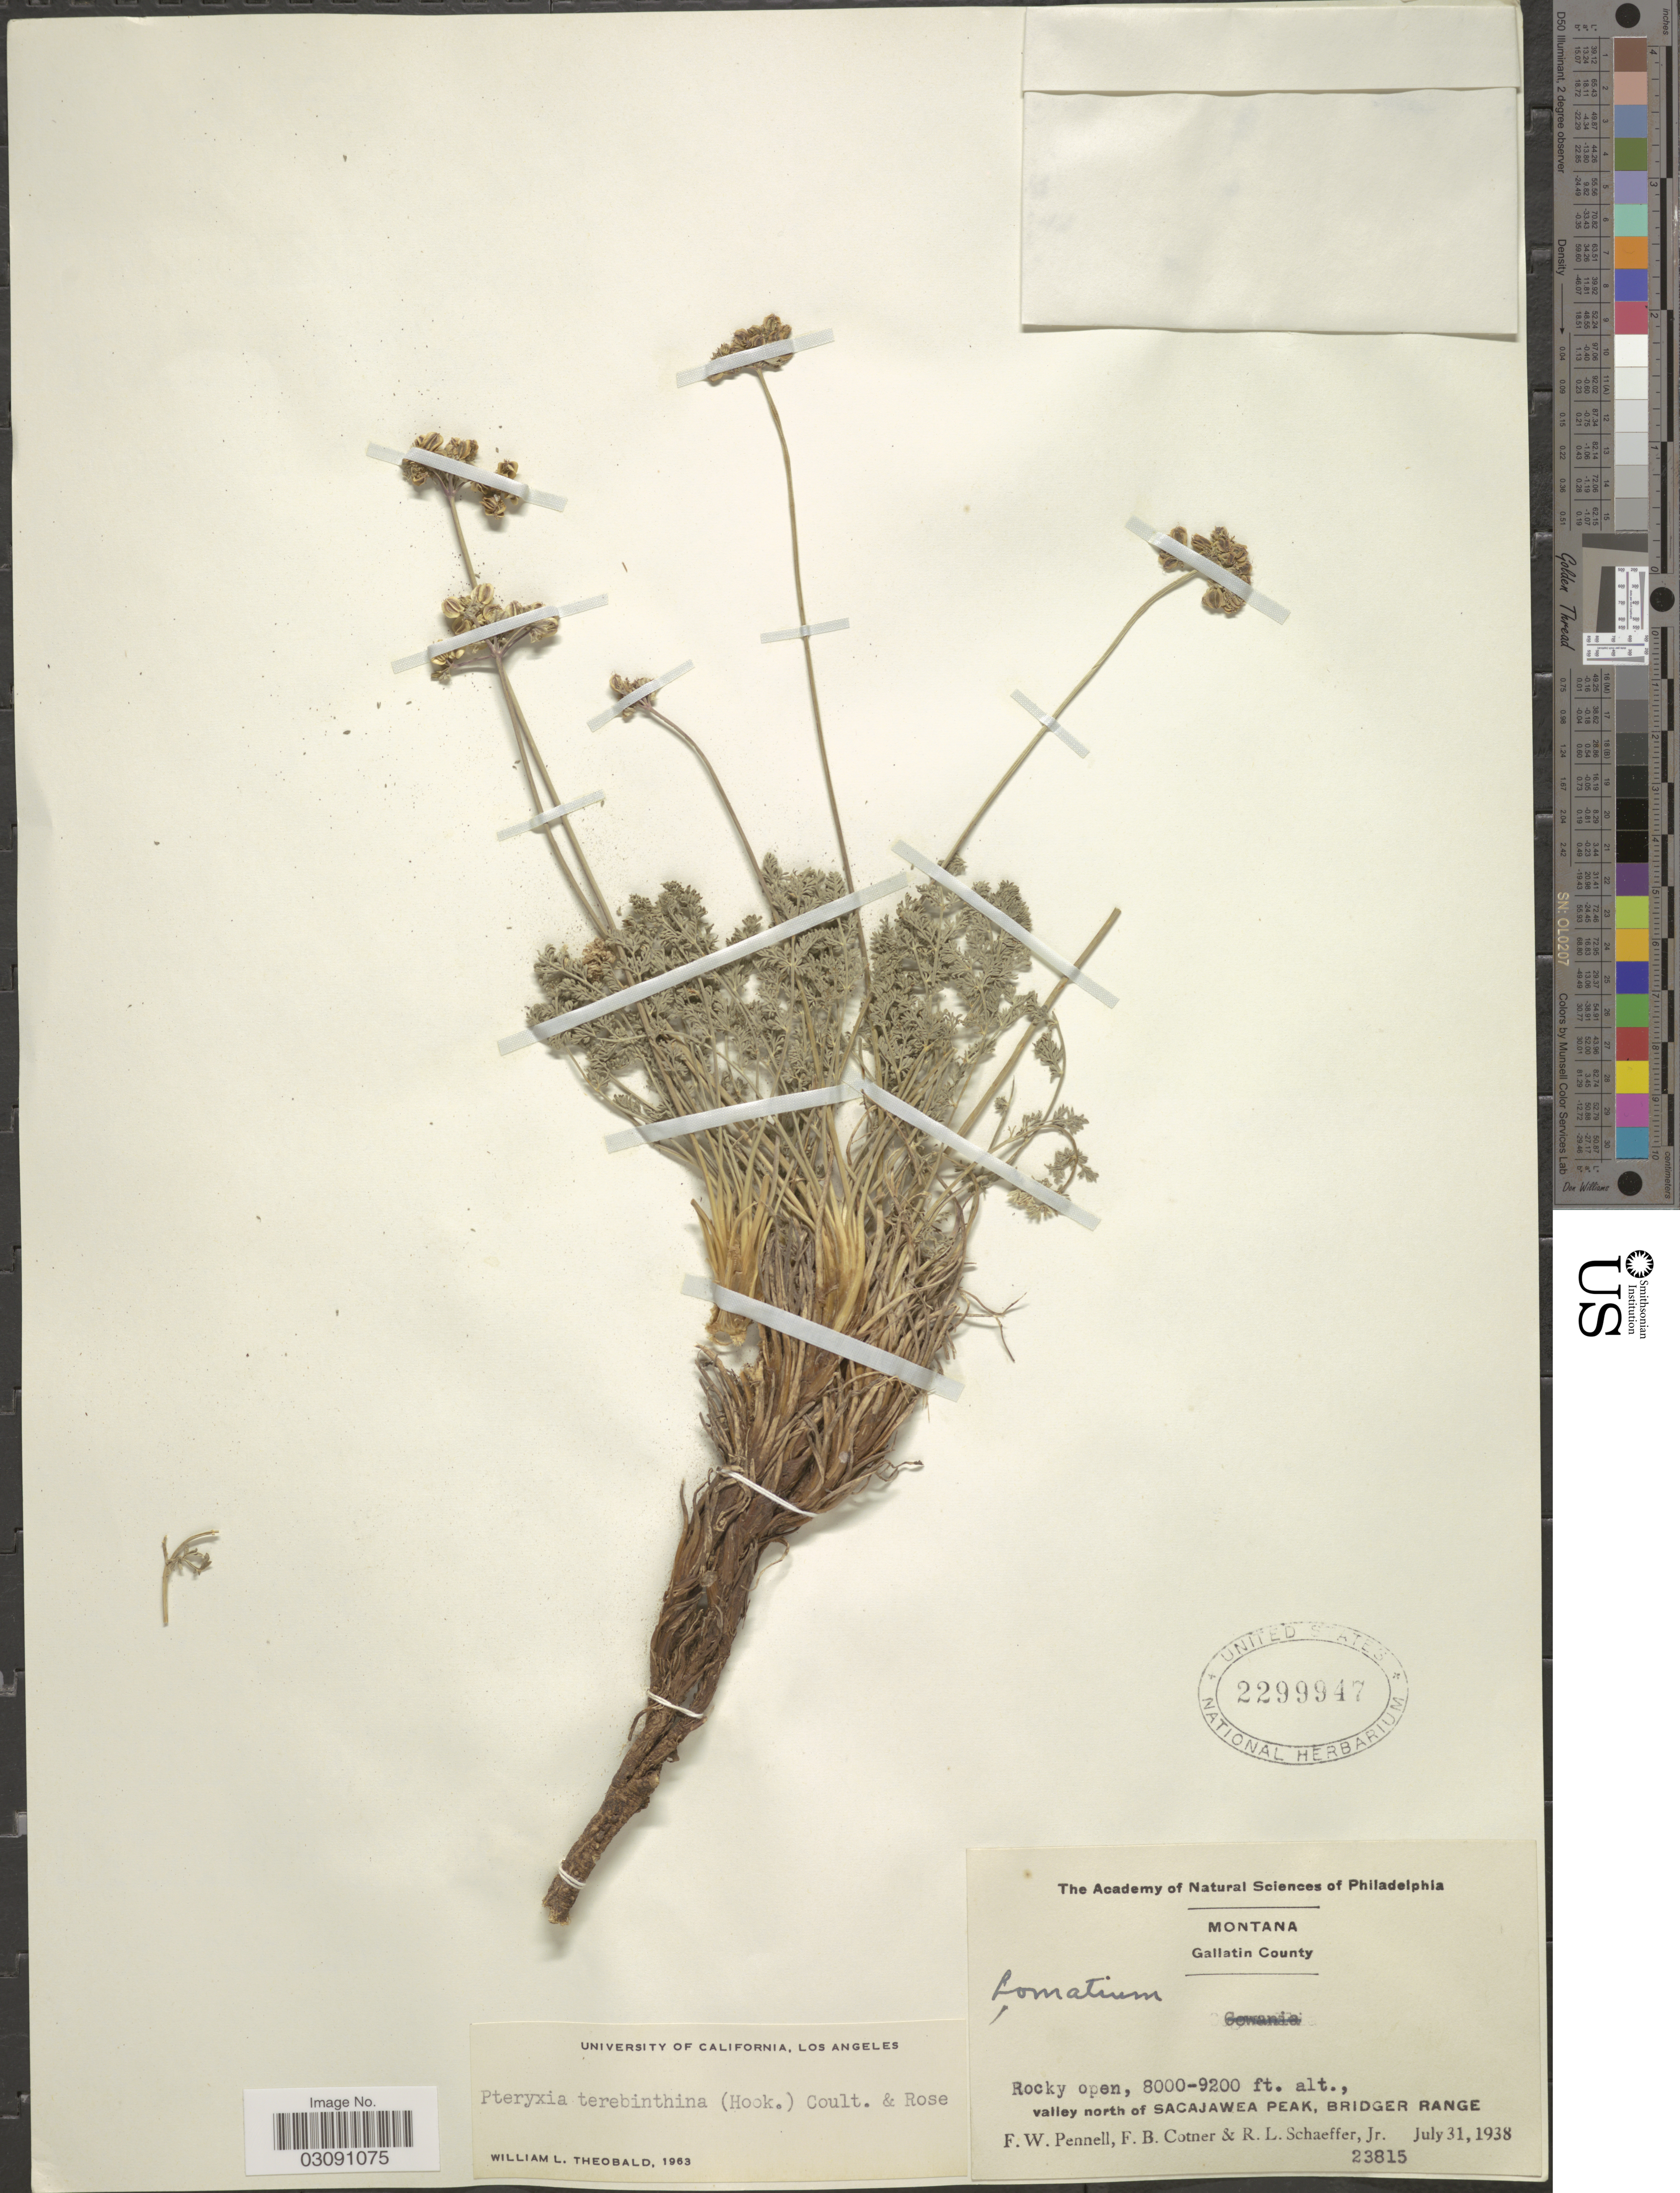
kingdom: Plantae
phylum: Tracheophyta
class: Magnoliopsida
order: Apiales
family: Apiaceae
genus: Pteryxia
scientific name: Pteryxia terebinthina var. calcarea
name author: (M.E. Jones) Mathias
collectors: F. W. Pennell, F. Cotner & R. L. Schaeffer Jr.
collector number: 23815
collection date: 1938-07-31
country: United States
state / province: Montana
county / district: Gallatin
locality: Valley north of Sacajawea Peak, Bridger Range.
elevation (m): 2438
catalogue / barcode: US 2299947